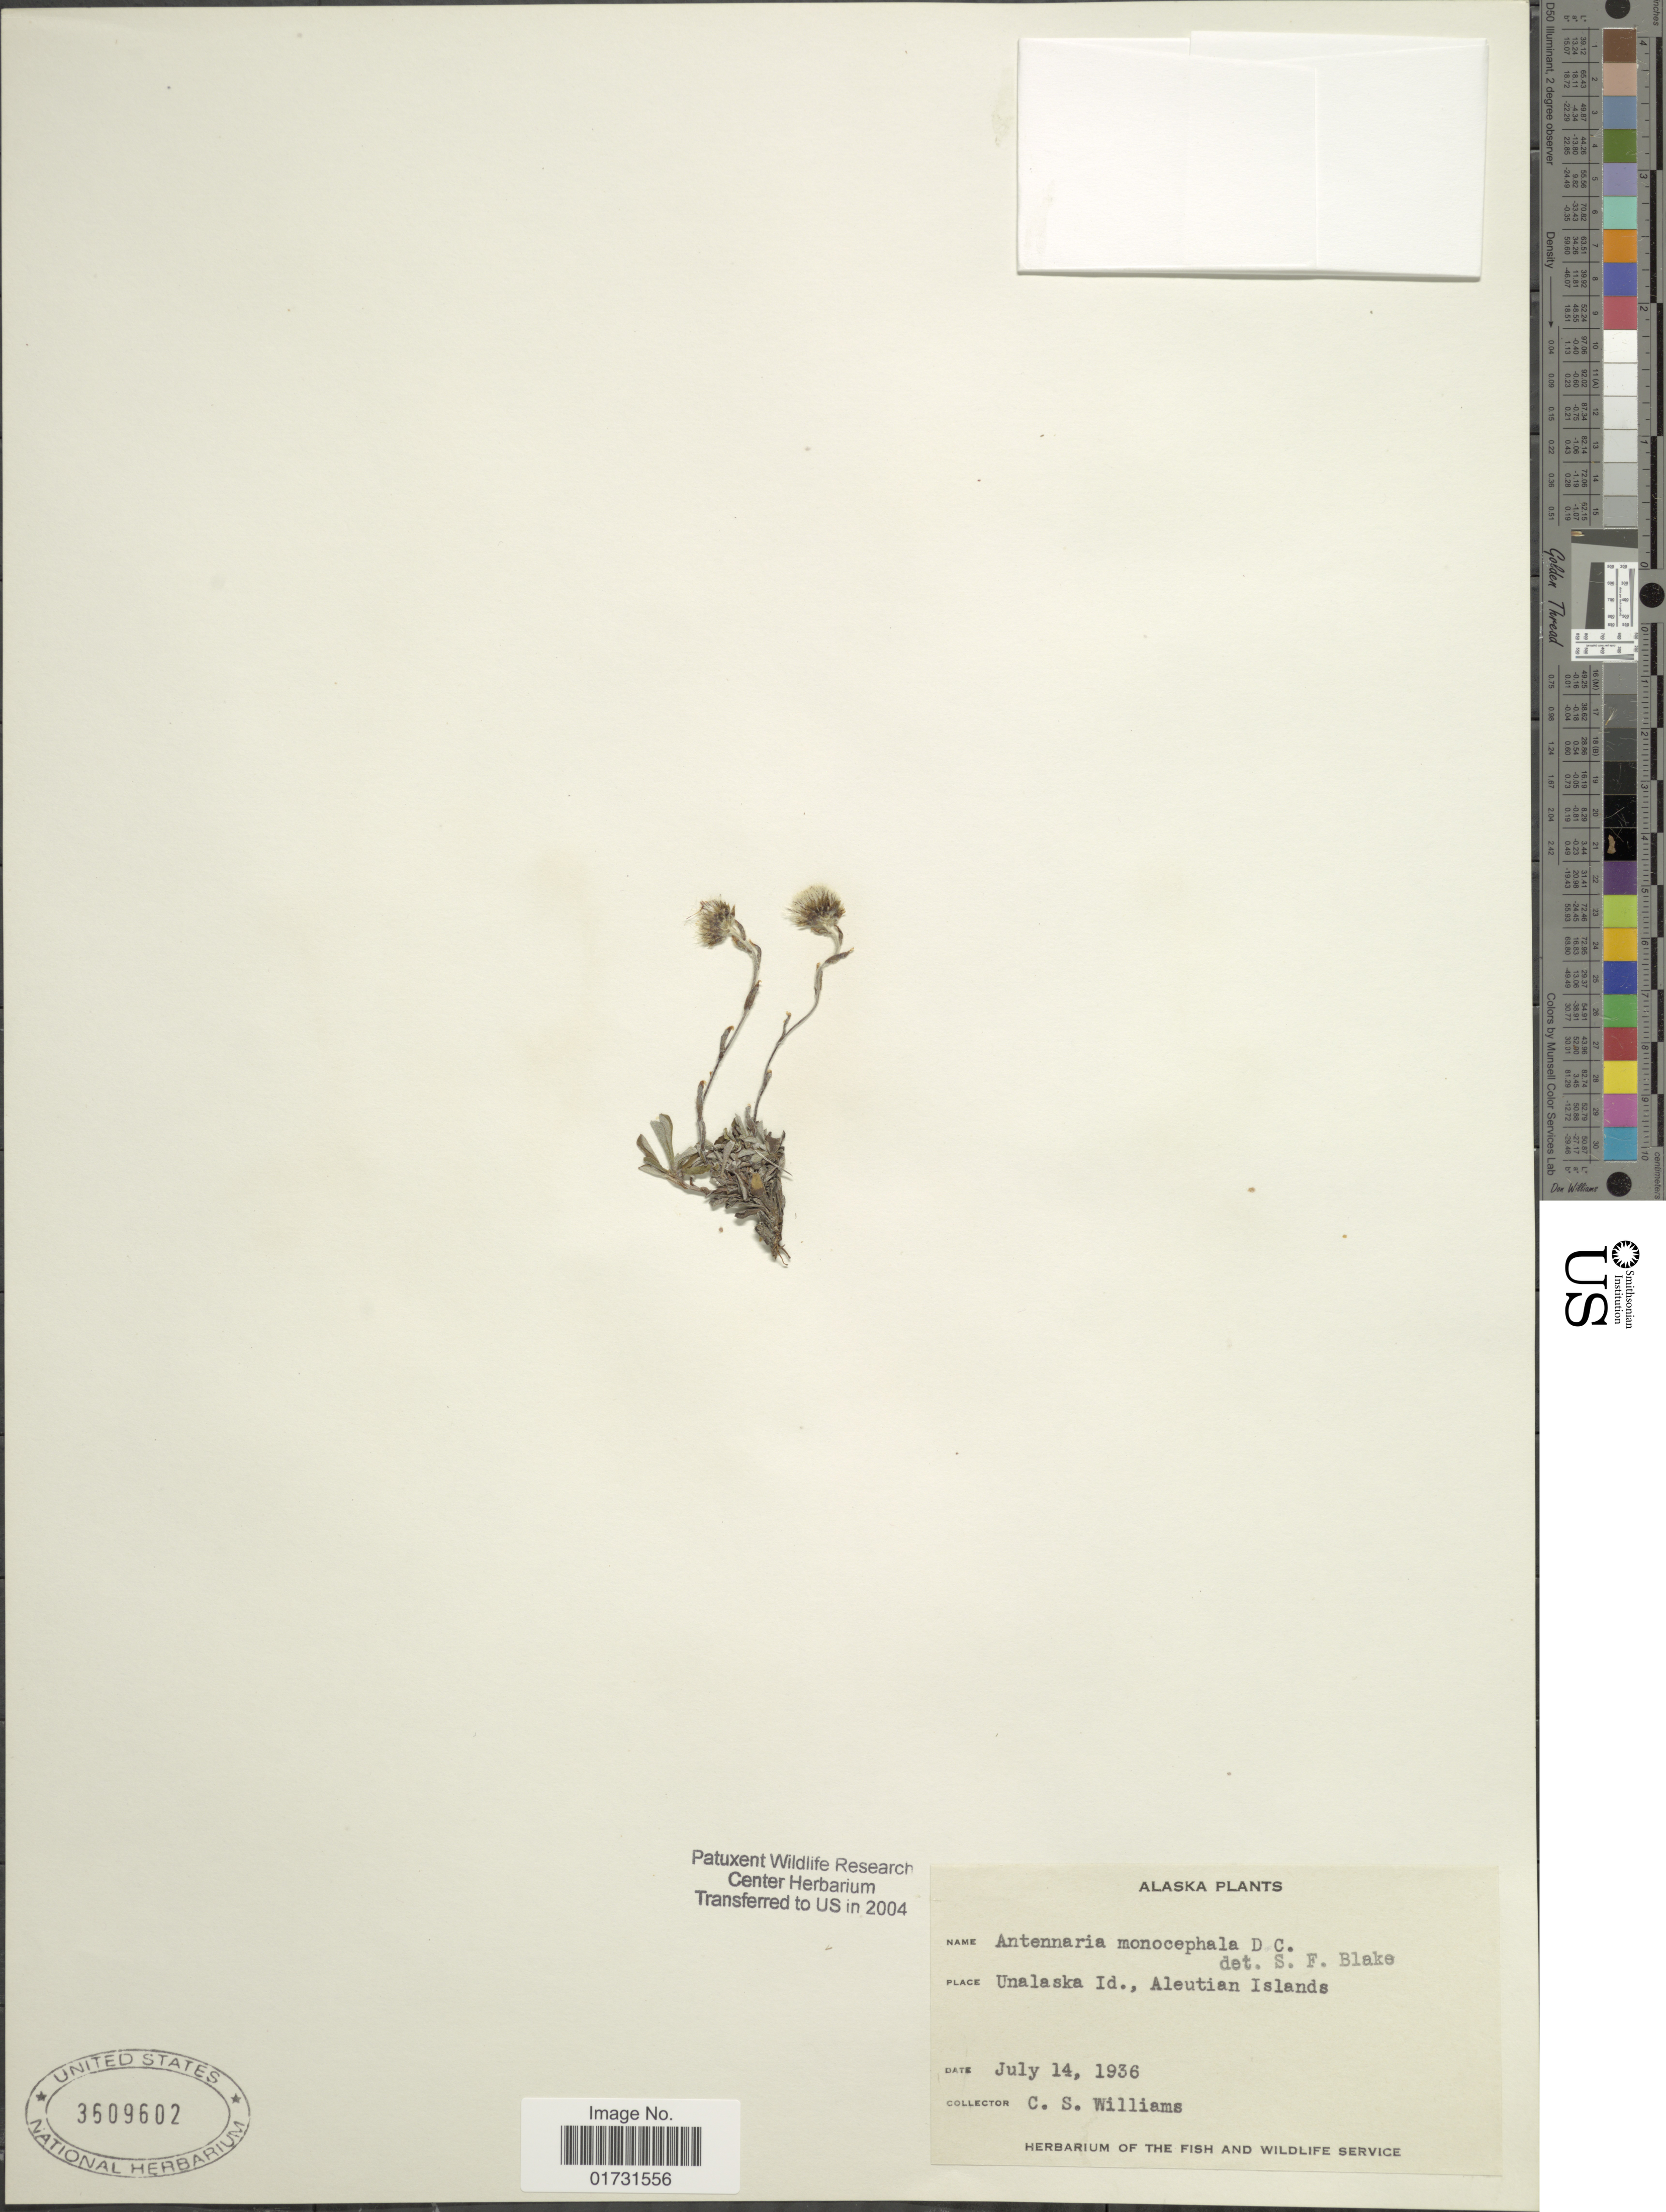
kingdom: Plantae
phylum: Tracheophyta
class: Magnoliopsida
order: Asterales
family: Asteraceae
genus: Antennaria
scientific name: Antennaria monocephala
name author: DC.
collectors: C. Williams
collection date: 1936-07-14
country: United States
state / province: Alaska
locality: Unalaska Id., Aleutian Islands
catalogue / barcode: US 3609602